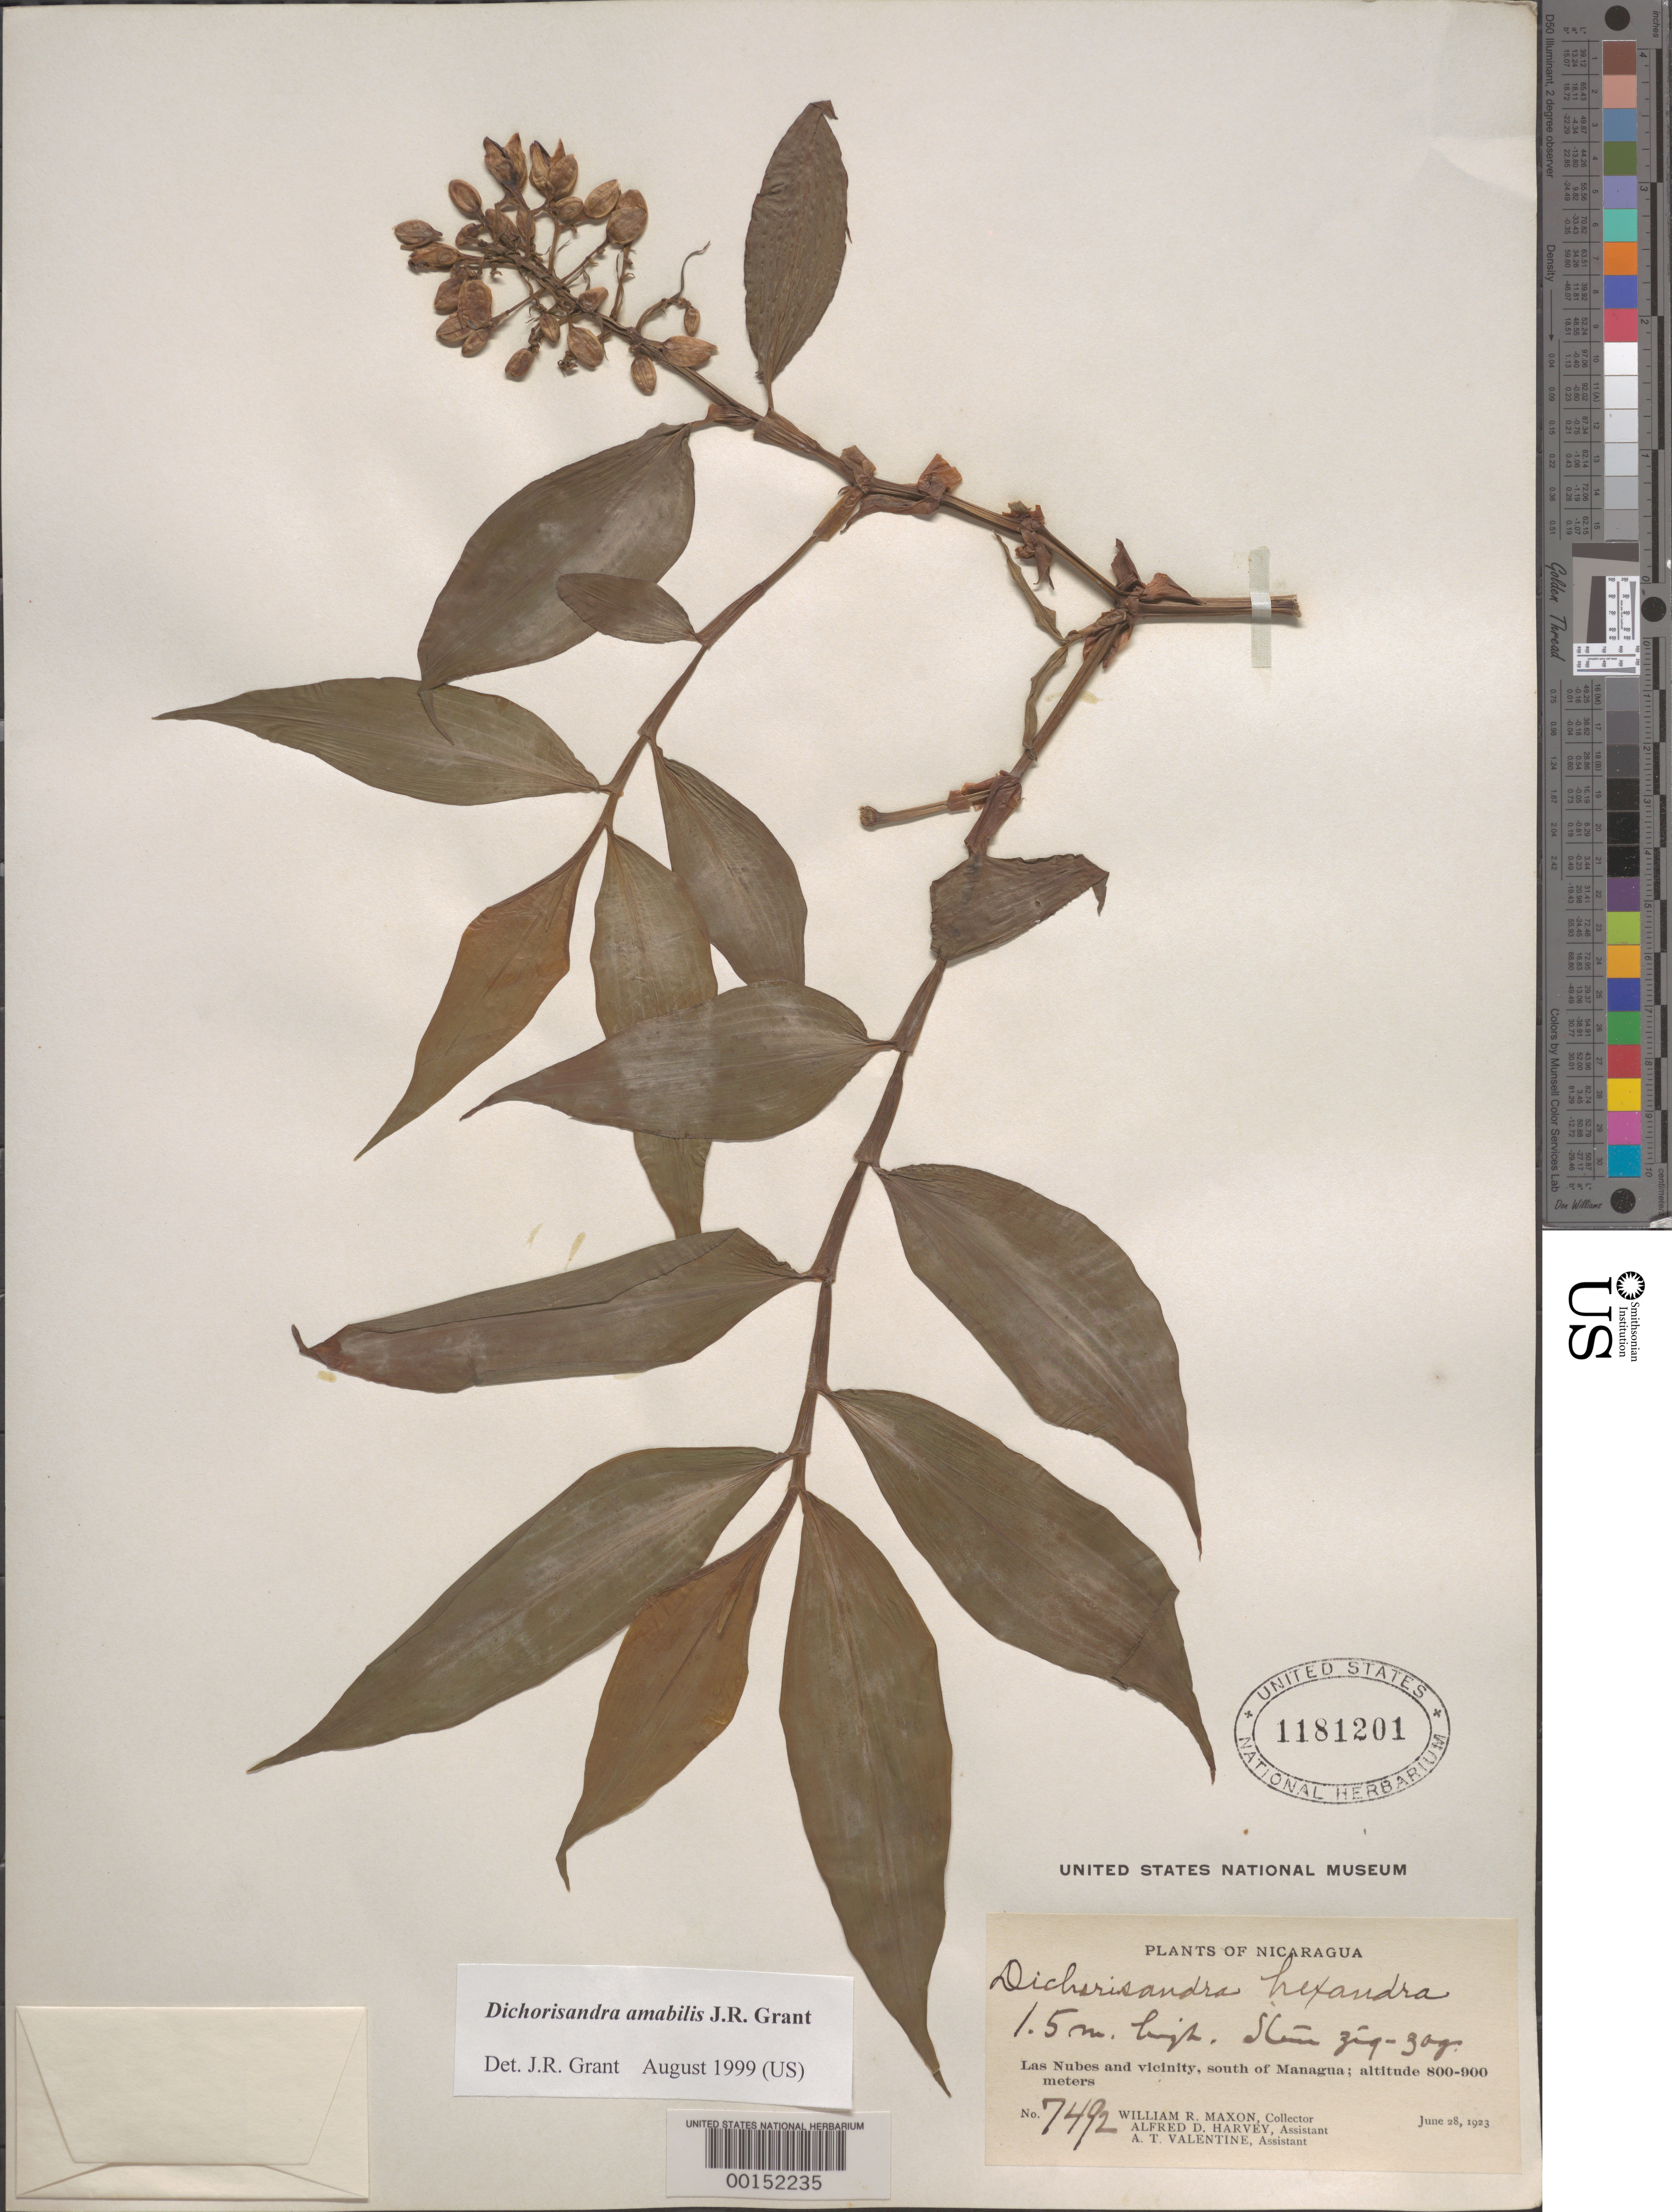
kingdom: Plantae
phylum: Tracheophyta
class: Liliopsida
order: Commelinales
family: Commelinaceae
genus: Dichorisandra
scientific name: Dichorisandra hexandra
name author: (Aubl.) Standl.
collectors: W. R. Maxon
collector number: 7492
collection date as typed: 28 Jun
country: Nicaragua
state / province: Managua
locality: Las nubes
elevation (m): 800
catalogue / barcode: US 1181201